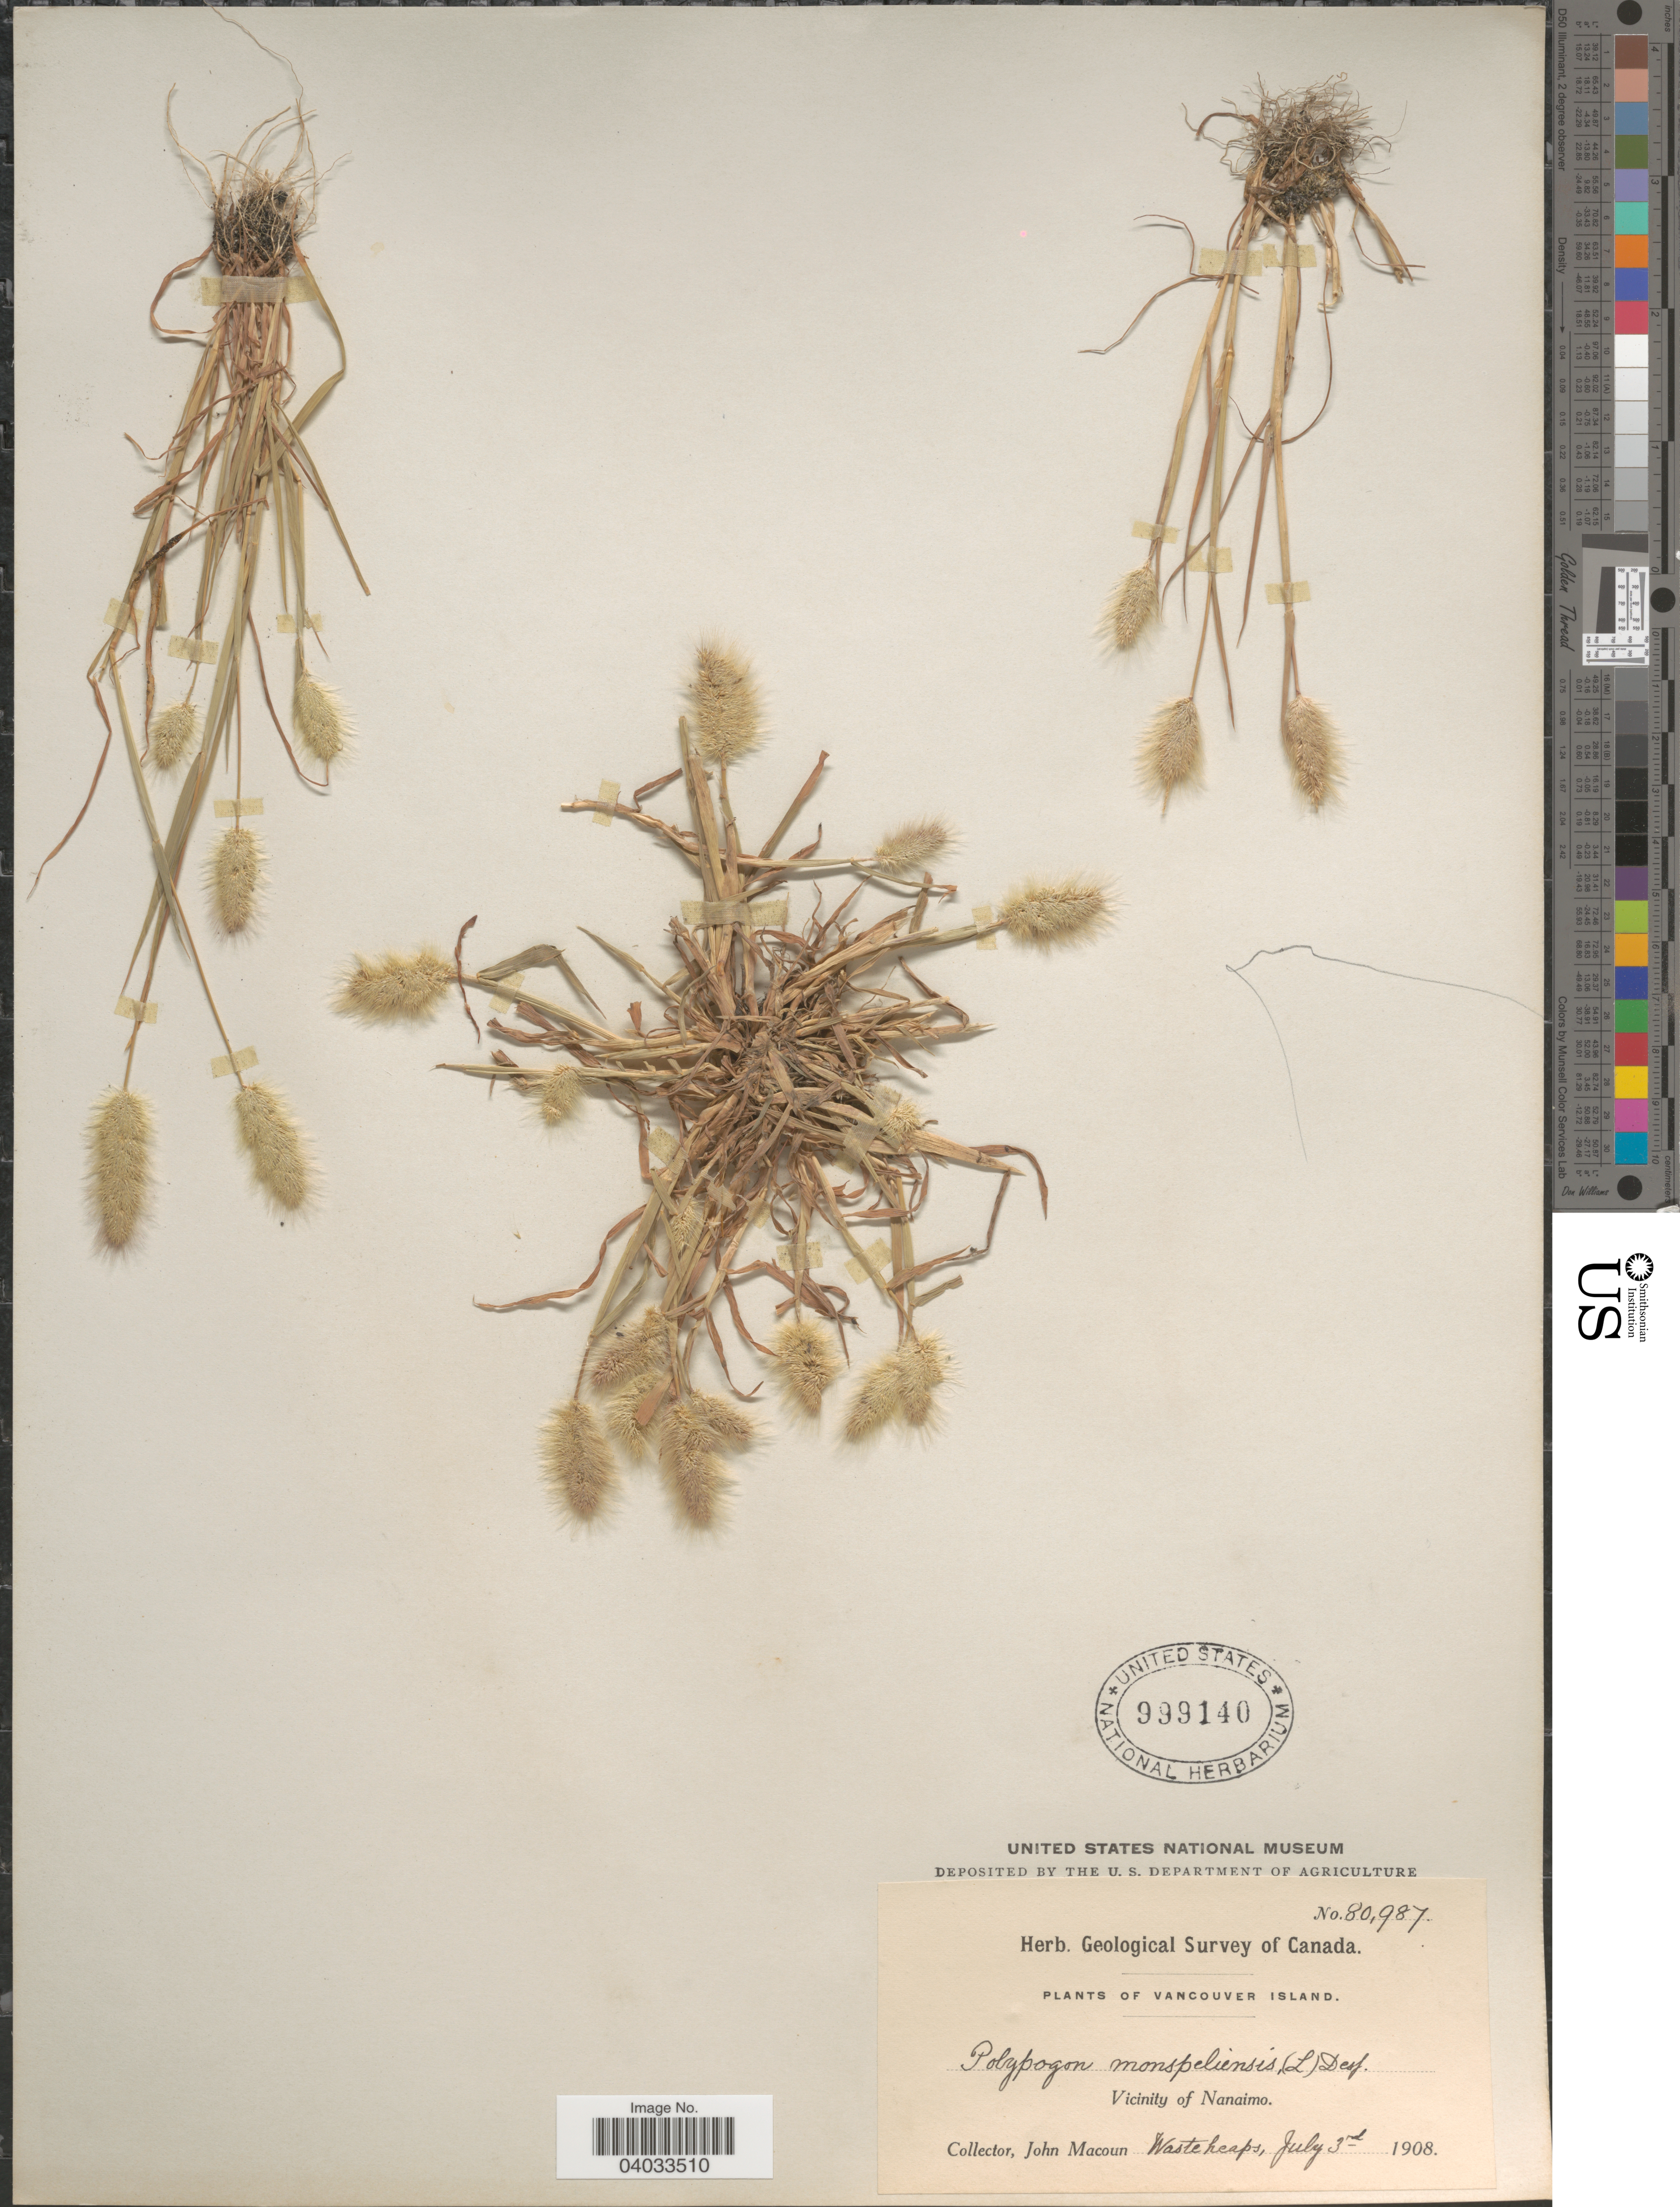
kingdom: Plantae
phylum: Tracheophyta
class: Liliopsida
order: Poales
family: Poaceae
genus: Polypogon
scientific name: Polypogon monspeliensis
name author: (L.) Desf.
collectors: J. Macoun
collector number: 80987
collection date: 1908-07-03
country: Canada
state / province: British Columbia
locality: Vancouver Island. Vicinity of Nanaimo.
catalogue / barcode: US 999140